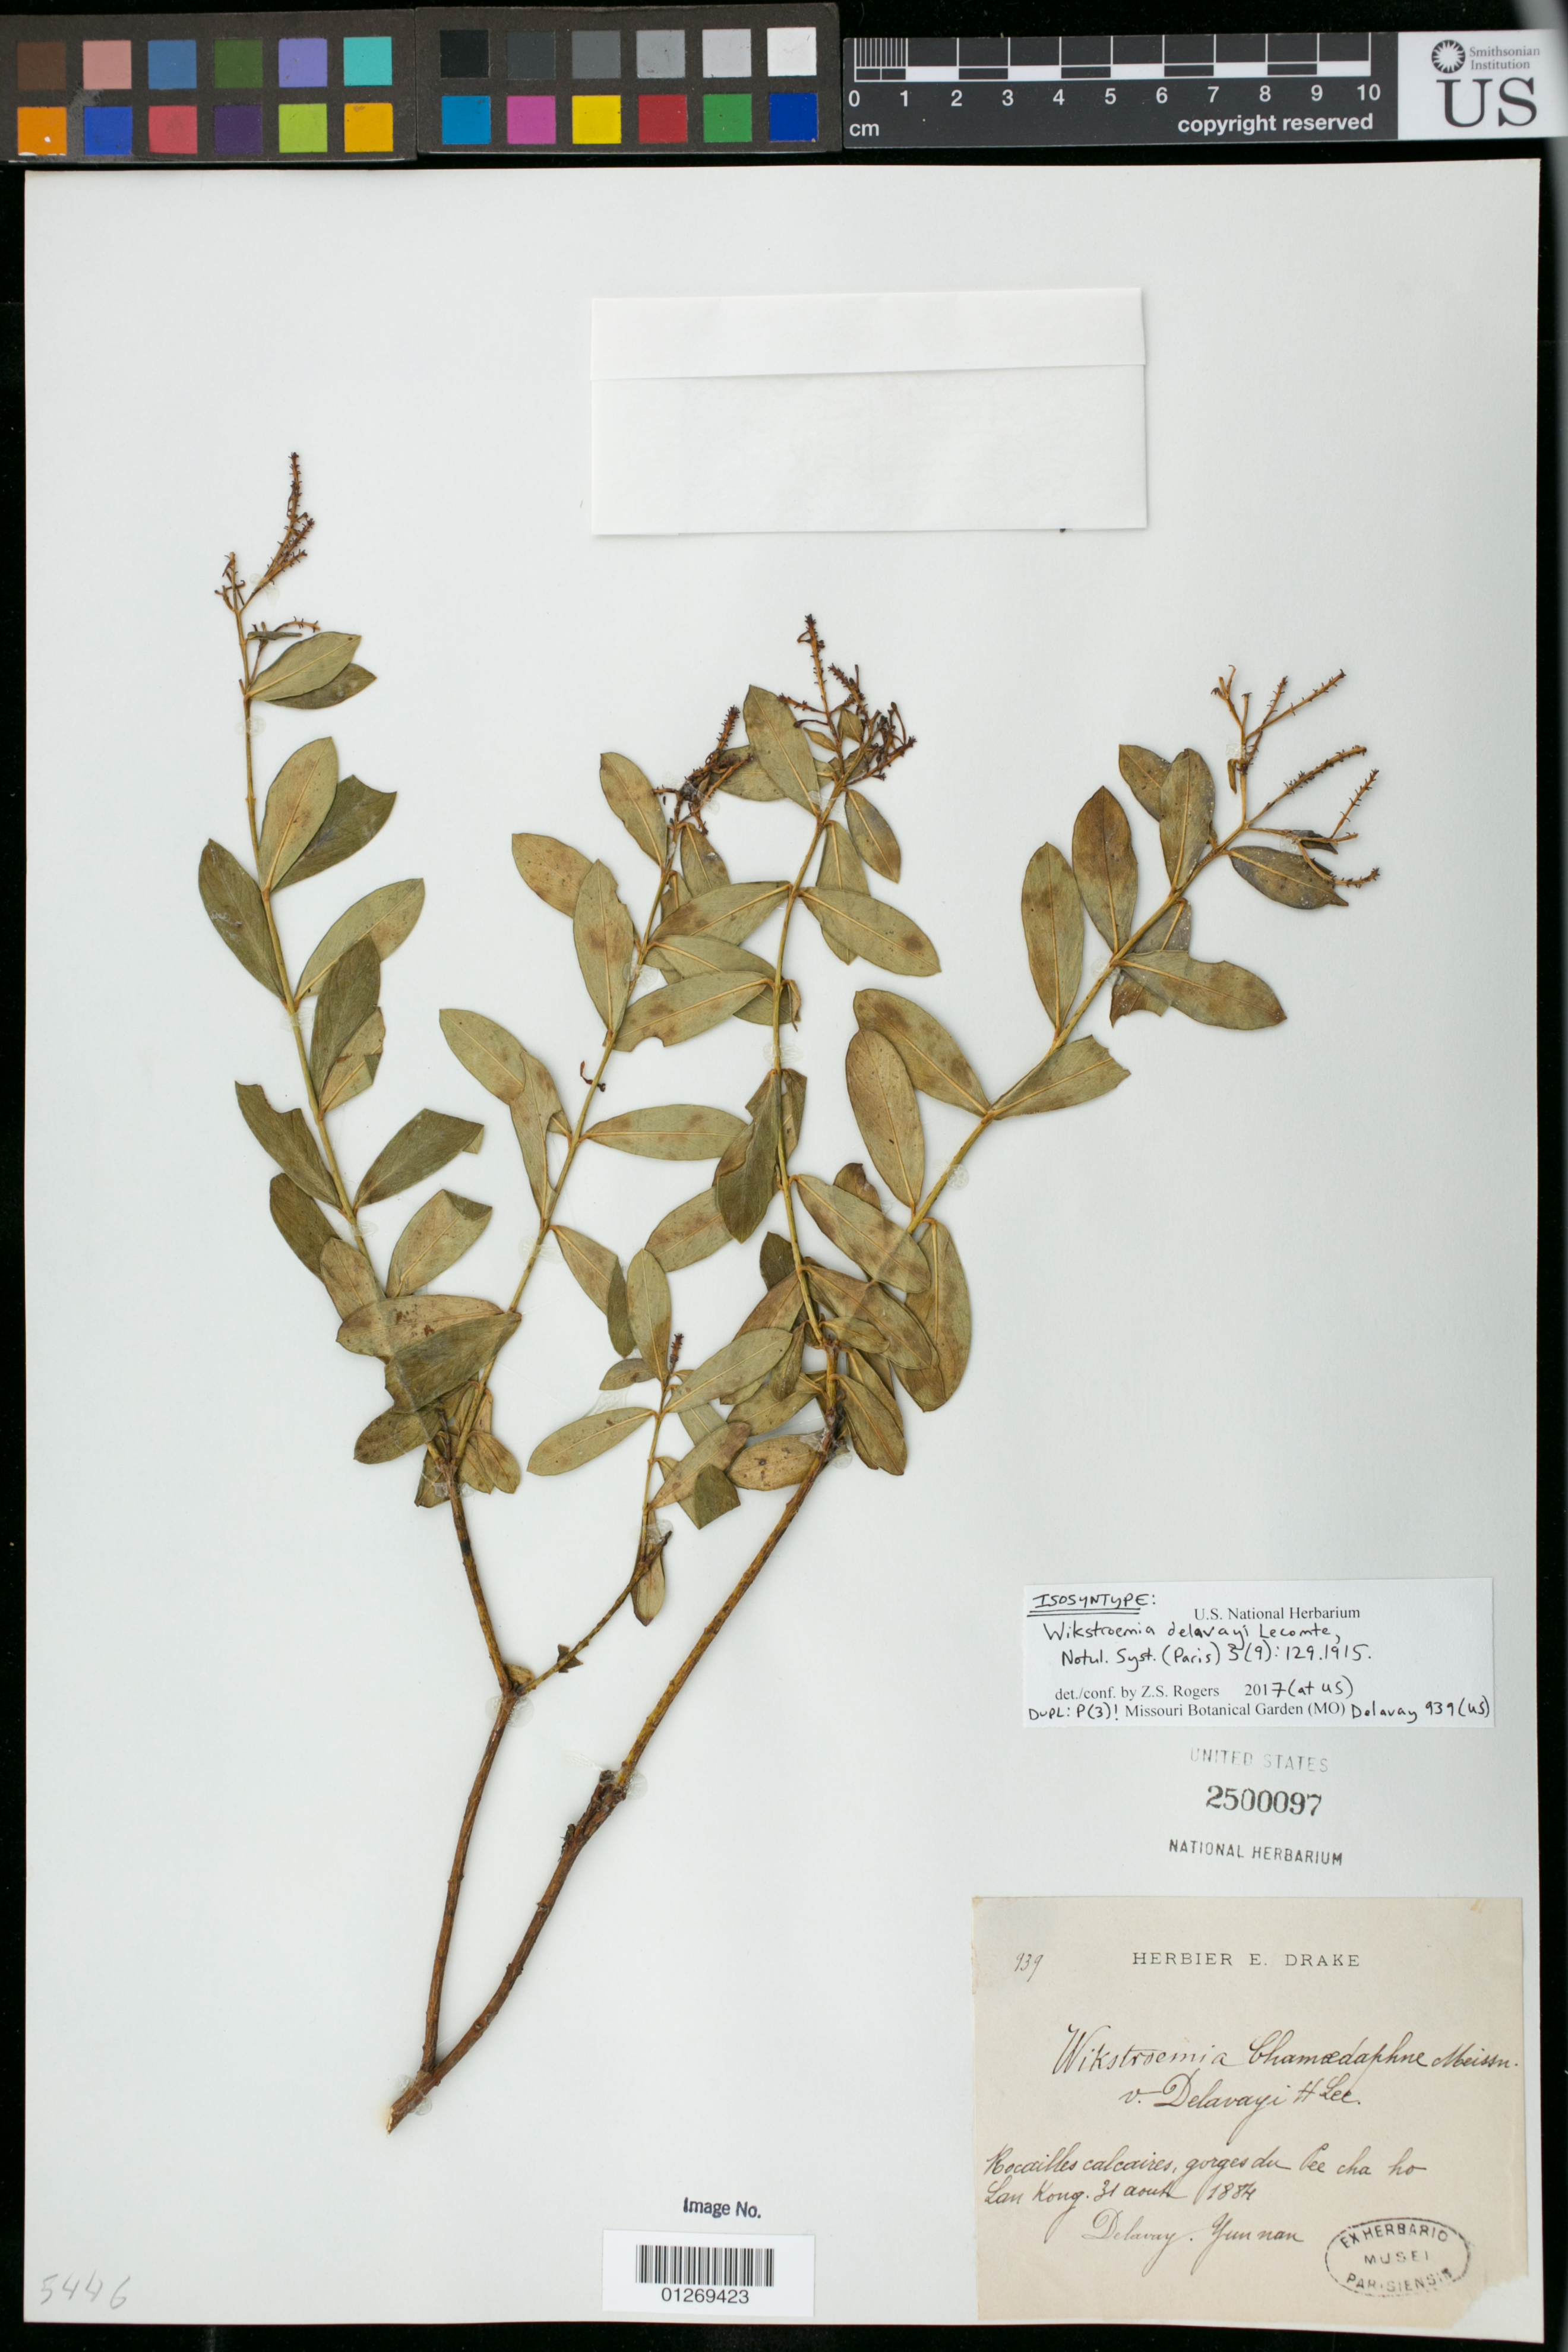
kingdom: Plantae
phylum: Tracheophyta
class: Magnoliopsida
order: Malvales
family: Thymelaeaceae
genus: Wikstroemia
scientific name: Wikstroemia delavayi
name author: Lecomte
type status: Isosyntype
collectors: P. Delavay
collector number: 939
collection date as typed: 26 Aug 1884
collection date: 1884-08-31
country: China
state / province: Yunnan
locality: Rocailles calcaires, gorges du Pee cha ho Lan Kong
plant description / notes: Protologue, "Chine: Yun nan. Rocailles calcaires près de Mo so yn [Delavay, no. 939]..."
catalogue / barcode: US 2500097